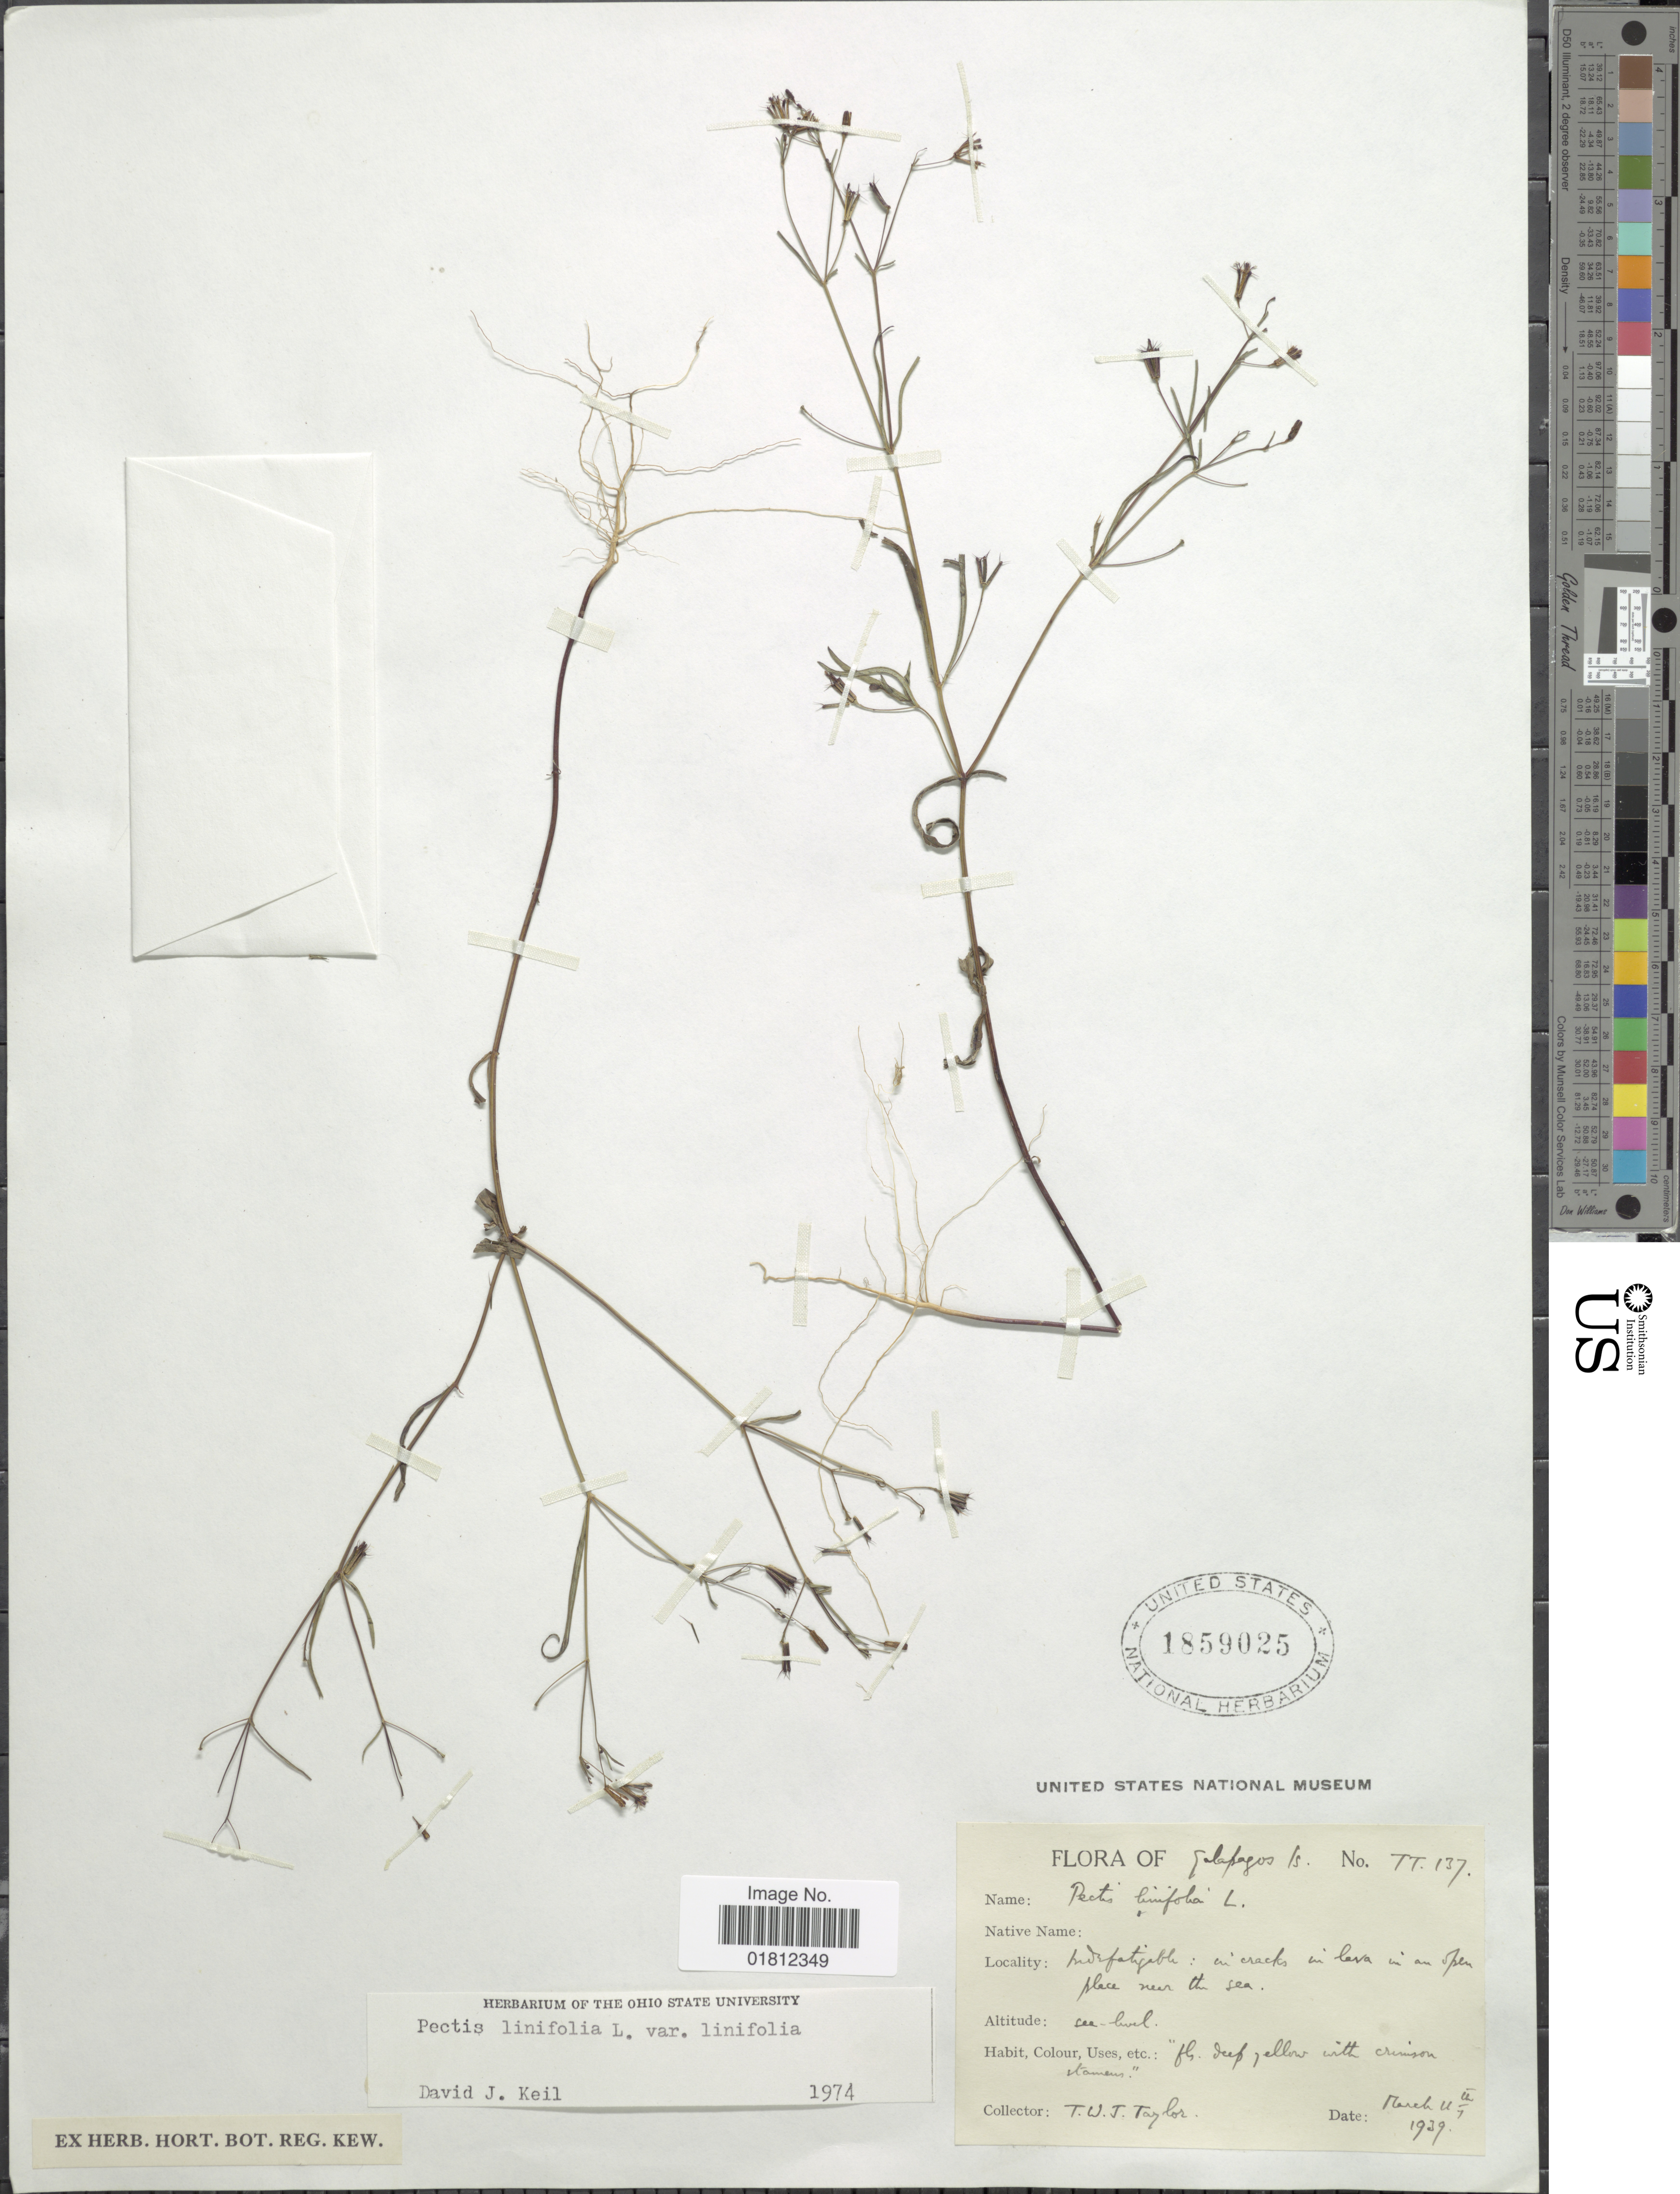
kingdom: Plantae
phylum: Tracheophyta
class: Magnoliopsida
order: Asterales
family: Asteraceae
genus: Pectis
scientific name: Pectis linifolia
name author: L.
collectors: T. W. J. Taylor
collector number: TT137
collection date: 1937-03-11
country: Ecuador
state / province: Colón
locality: Indefatigable: in cracks in lava in an open place near the sea. Galapagos Is.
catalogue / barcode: US 1859025